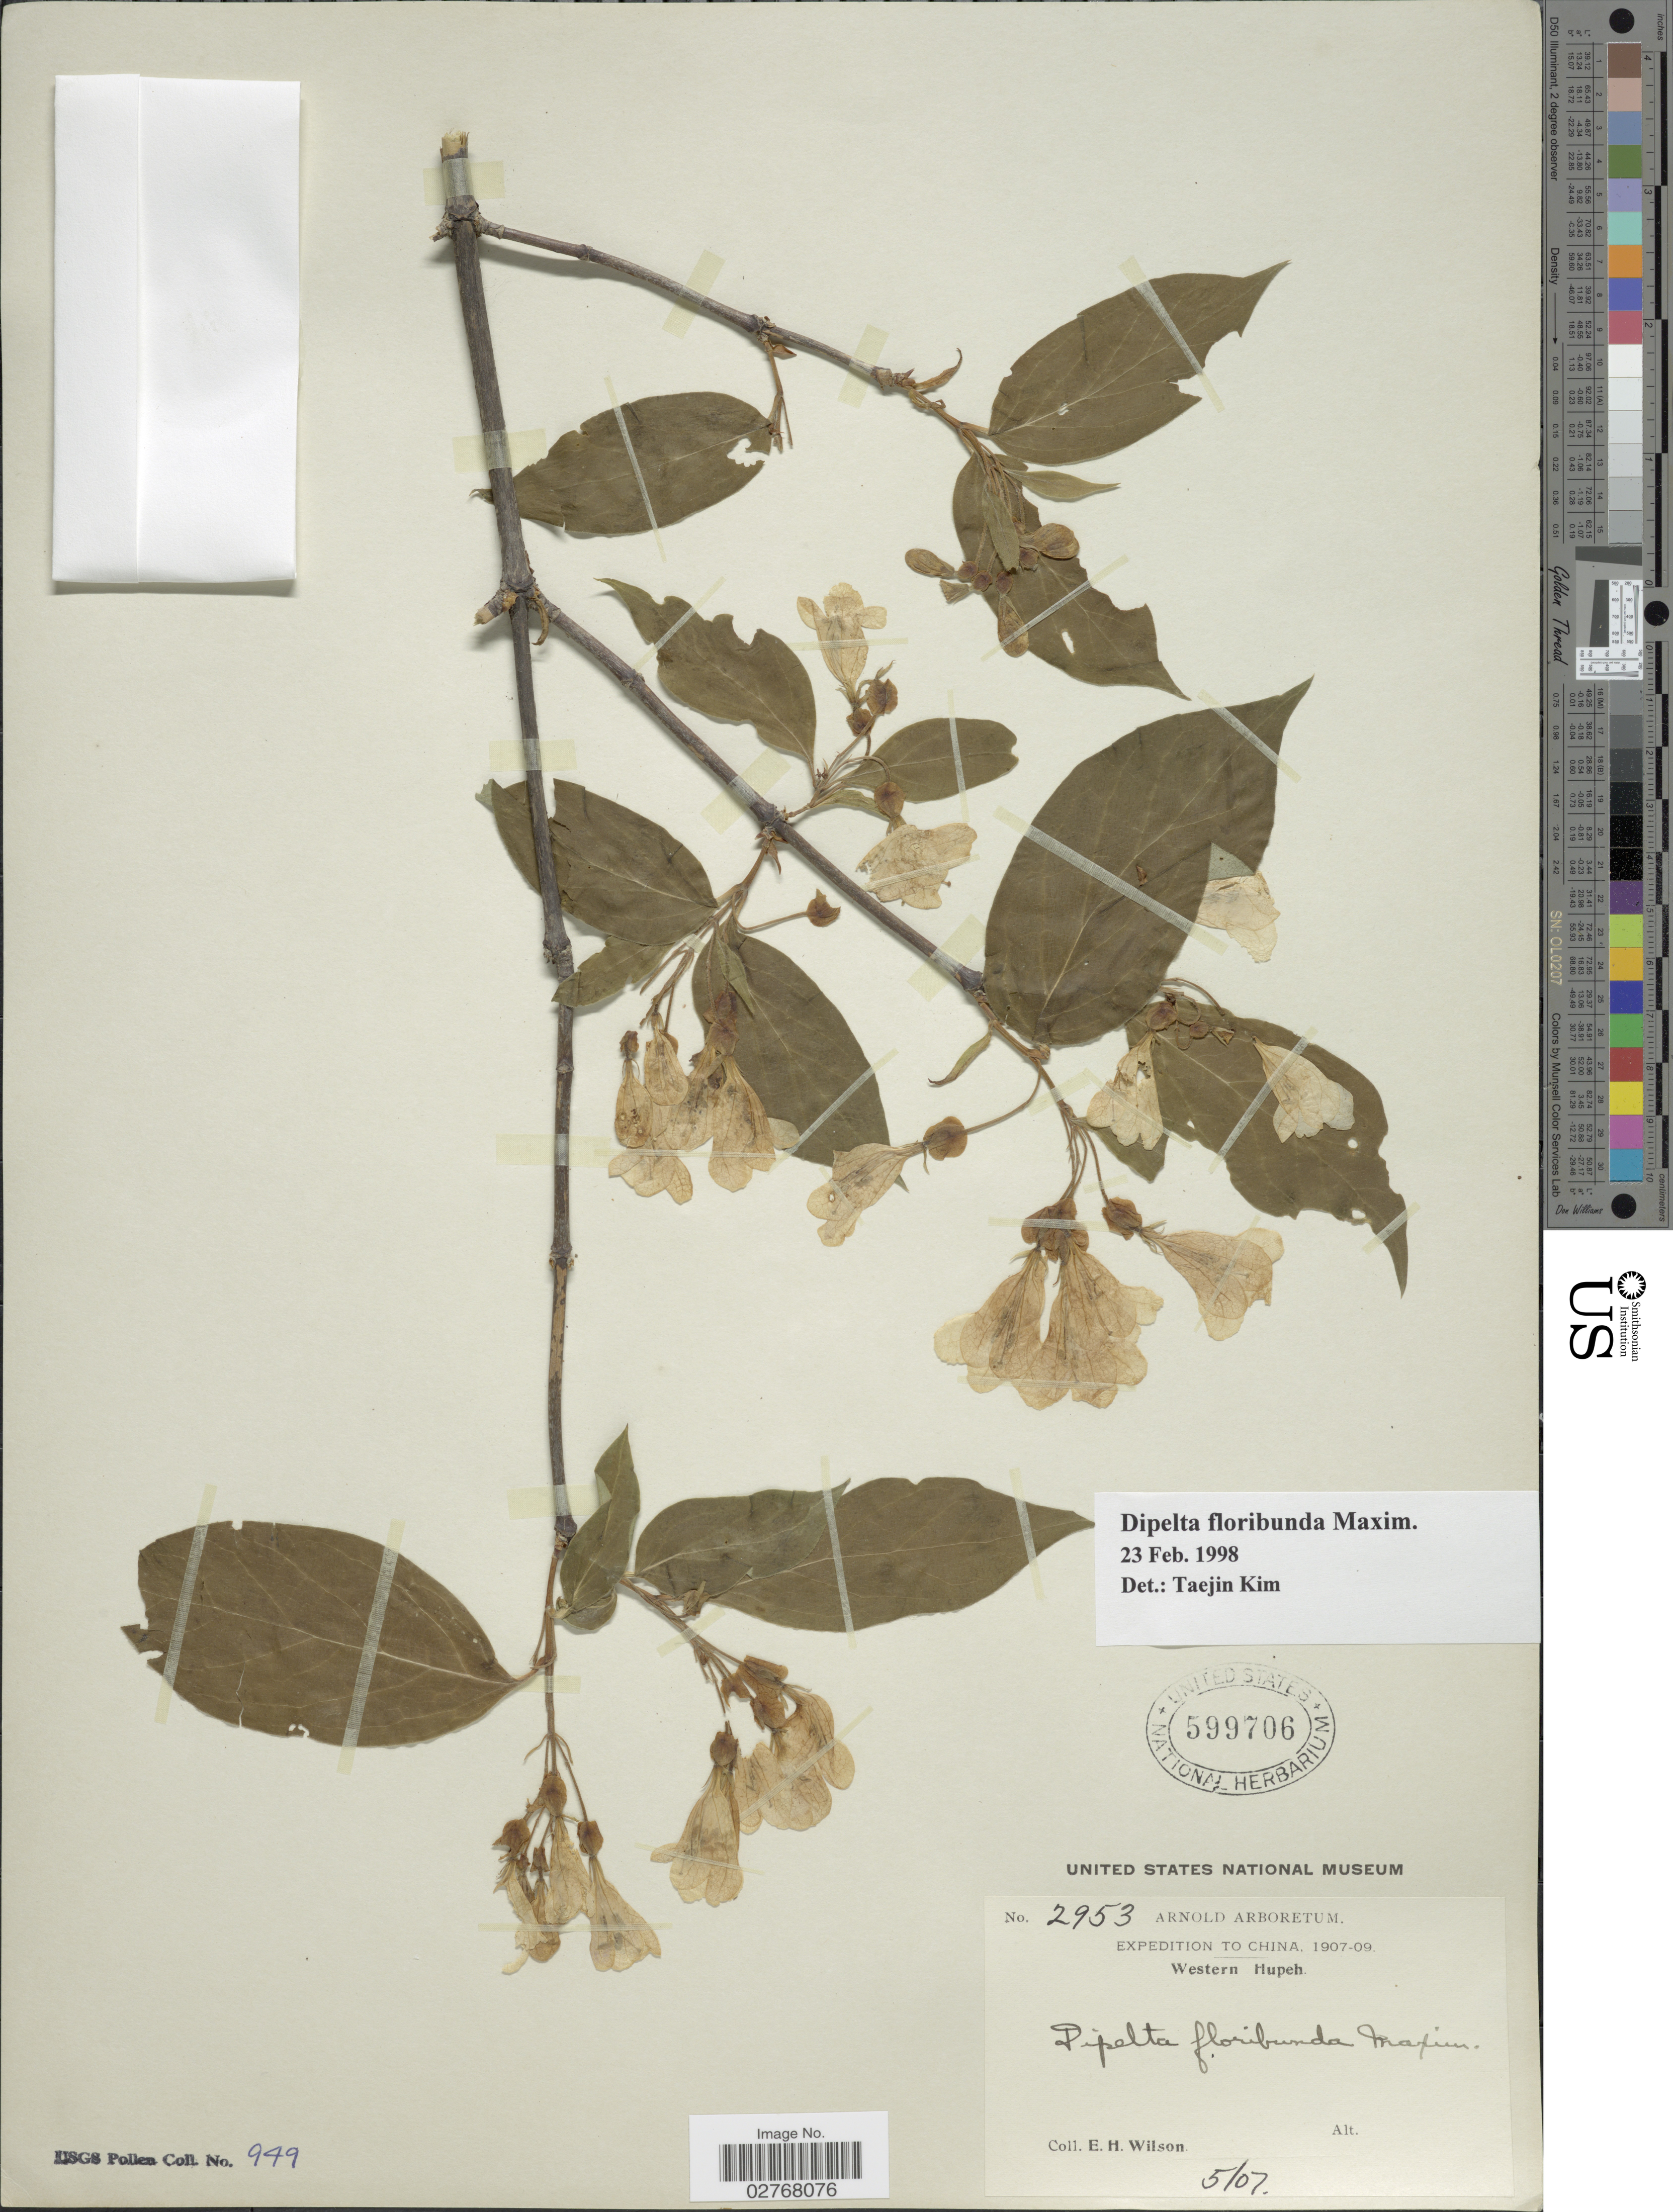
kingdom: Plantae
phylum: Tracheophyta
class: Magnoliopsida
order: Dipsacales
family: Caprifoliaceae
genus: Dipelta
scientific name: Dipelta floribunda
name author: Maxim.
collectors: E. Wilson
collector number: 2953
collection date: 1907-05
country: China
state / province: Hubei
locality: Western Hupeh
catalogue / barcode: US 599706